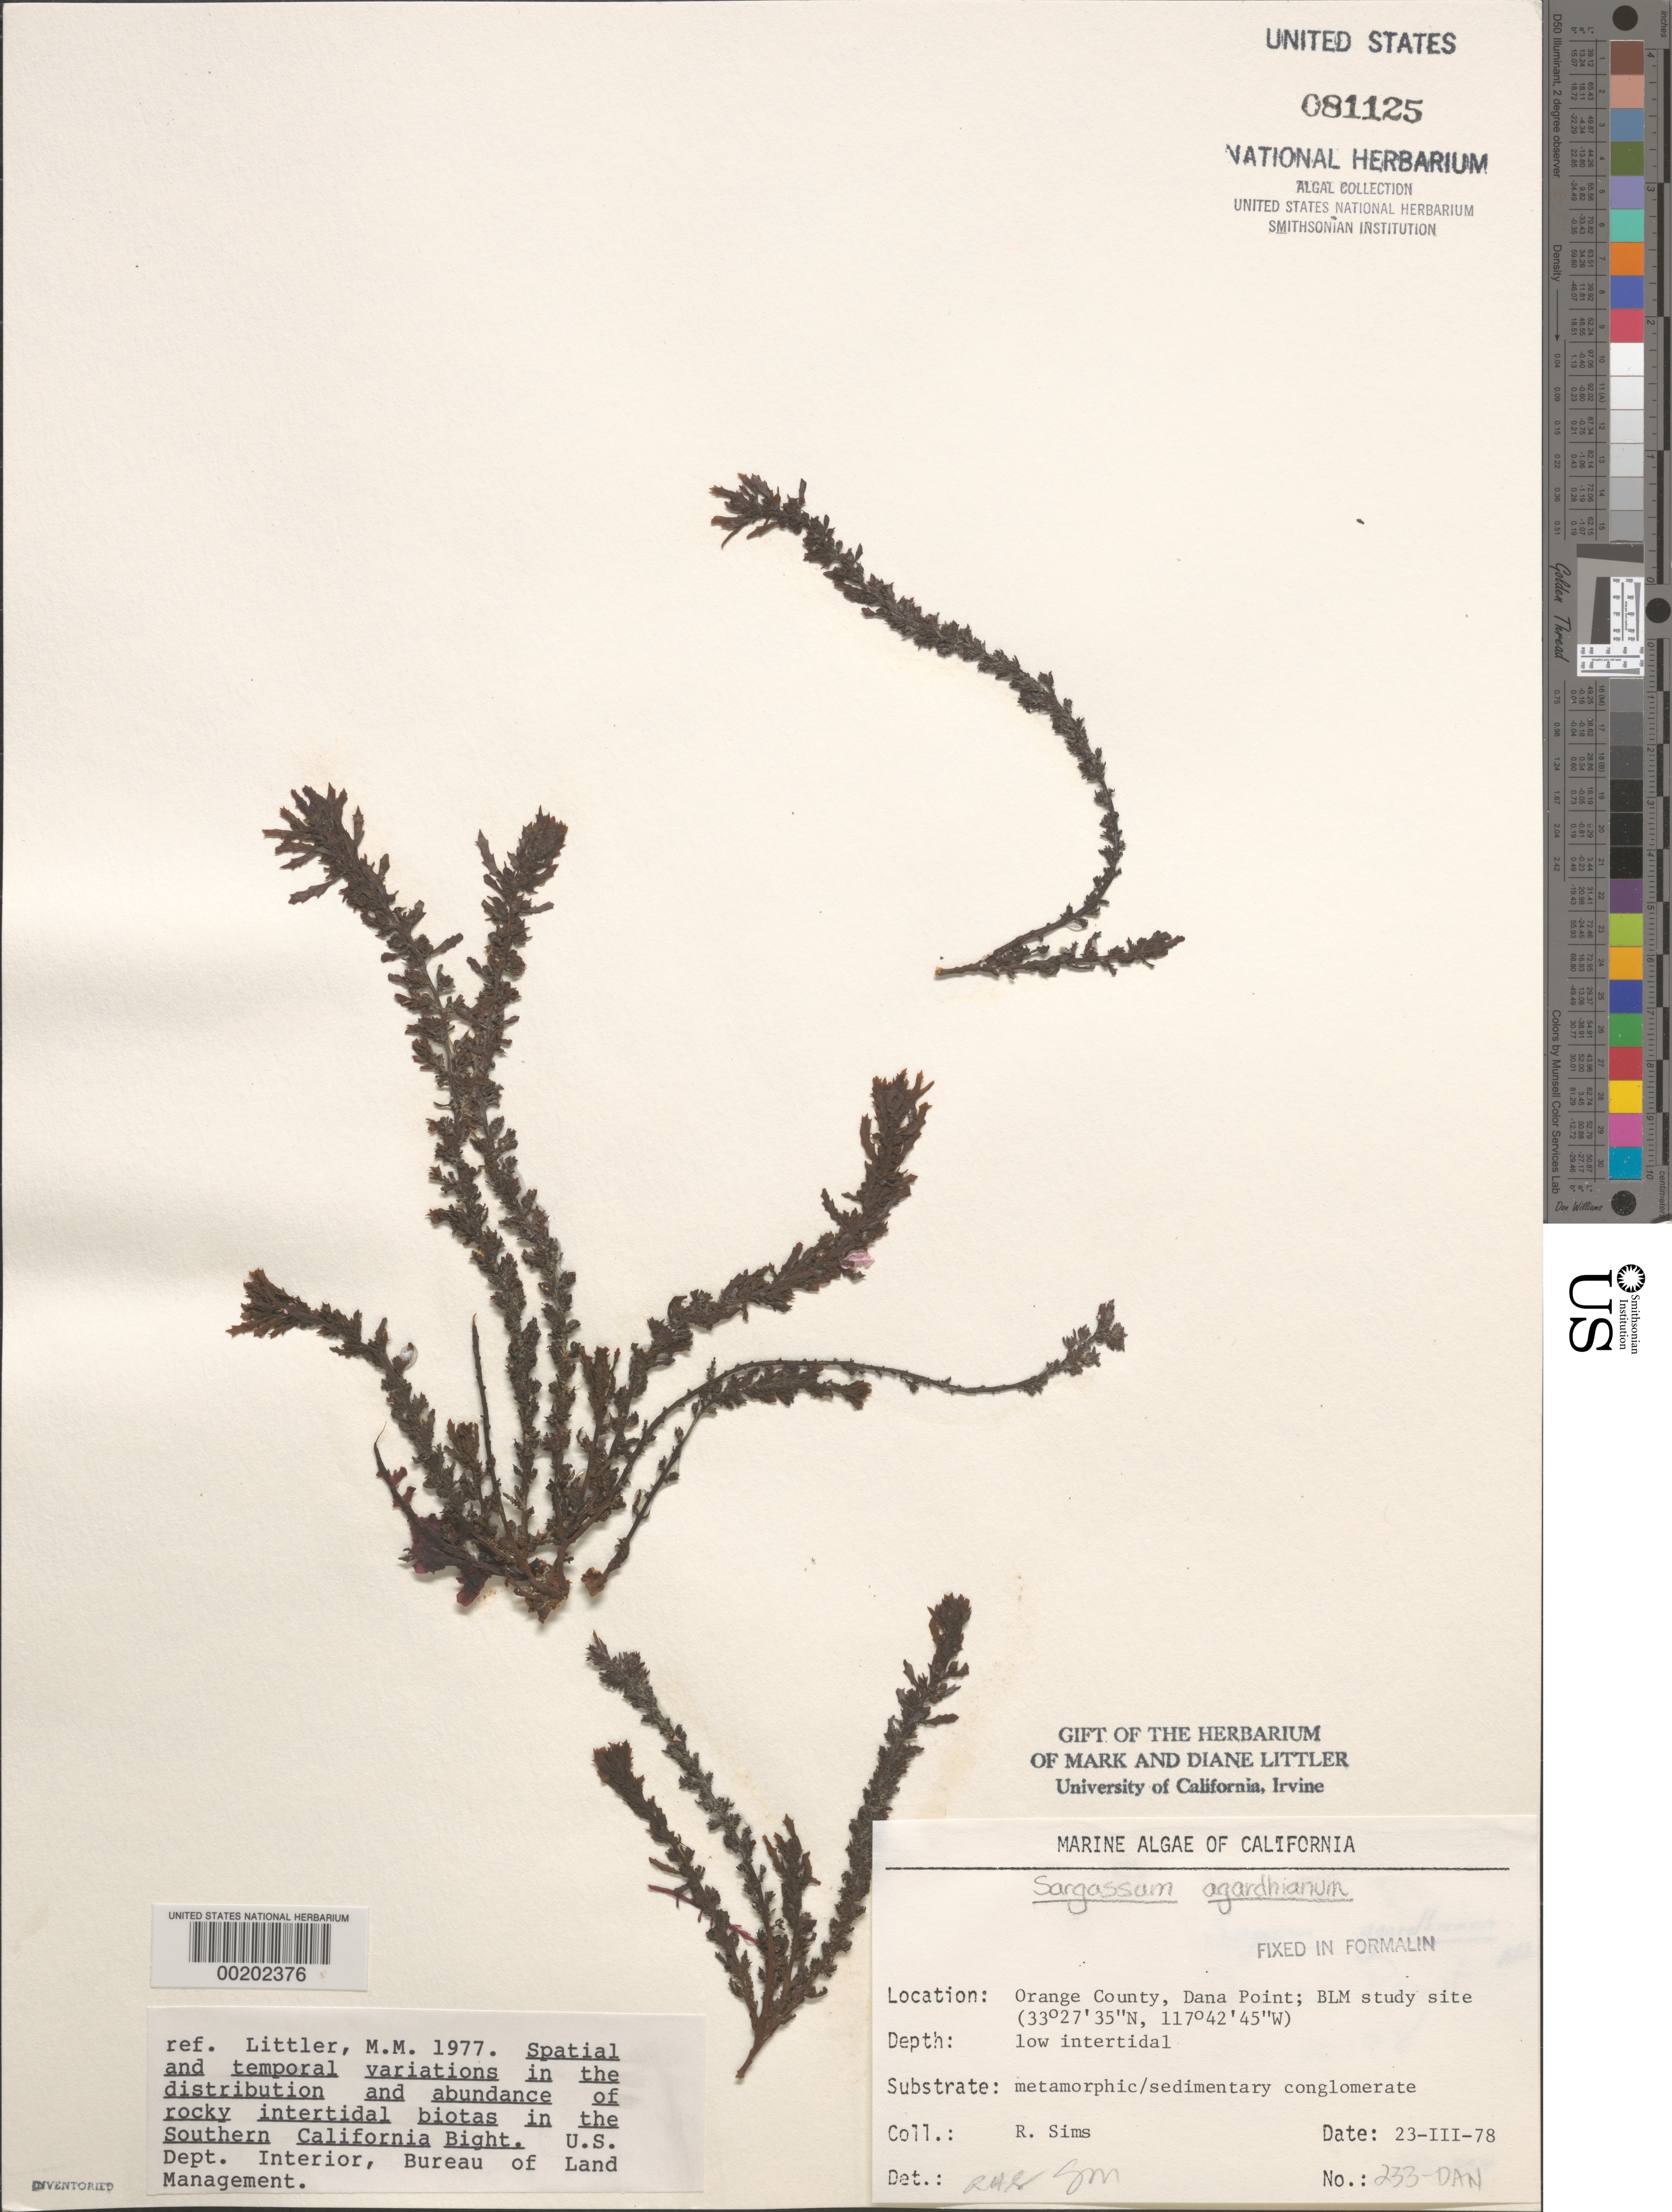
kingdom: Chromista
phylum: Ochrophyta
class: Phaeophyceae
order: Fucales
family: Sargassaceae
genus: Sargassum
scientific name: Sargassum agardhianum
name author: Farl. in J. Agardh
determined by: Sims, Robert H.; Murray, S. N.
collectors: R. H. Sims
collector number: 233-DAN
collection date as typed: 23 Mar 1978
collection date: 1978-03-23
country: United States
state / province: California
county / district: Orange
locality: Dana Point, 1 km north of marina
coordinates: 33 27'35"N, 117 42'45"W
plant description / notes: BLM-SOCALBIGHT Rocky Intertidal Survey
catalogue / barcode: US 81125